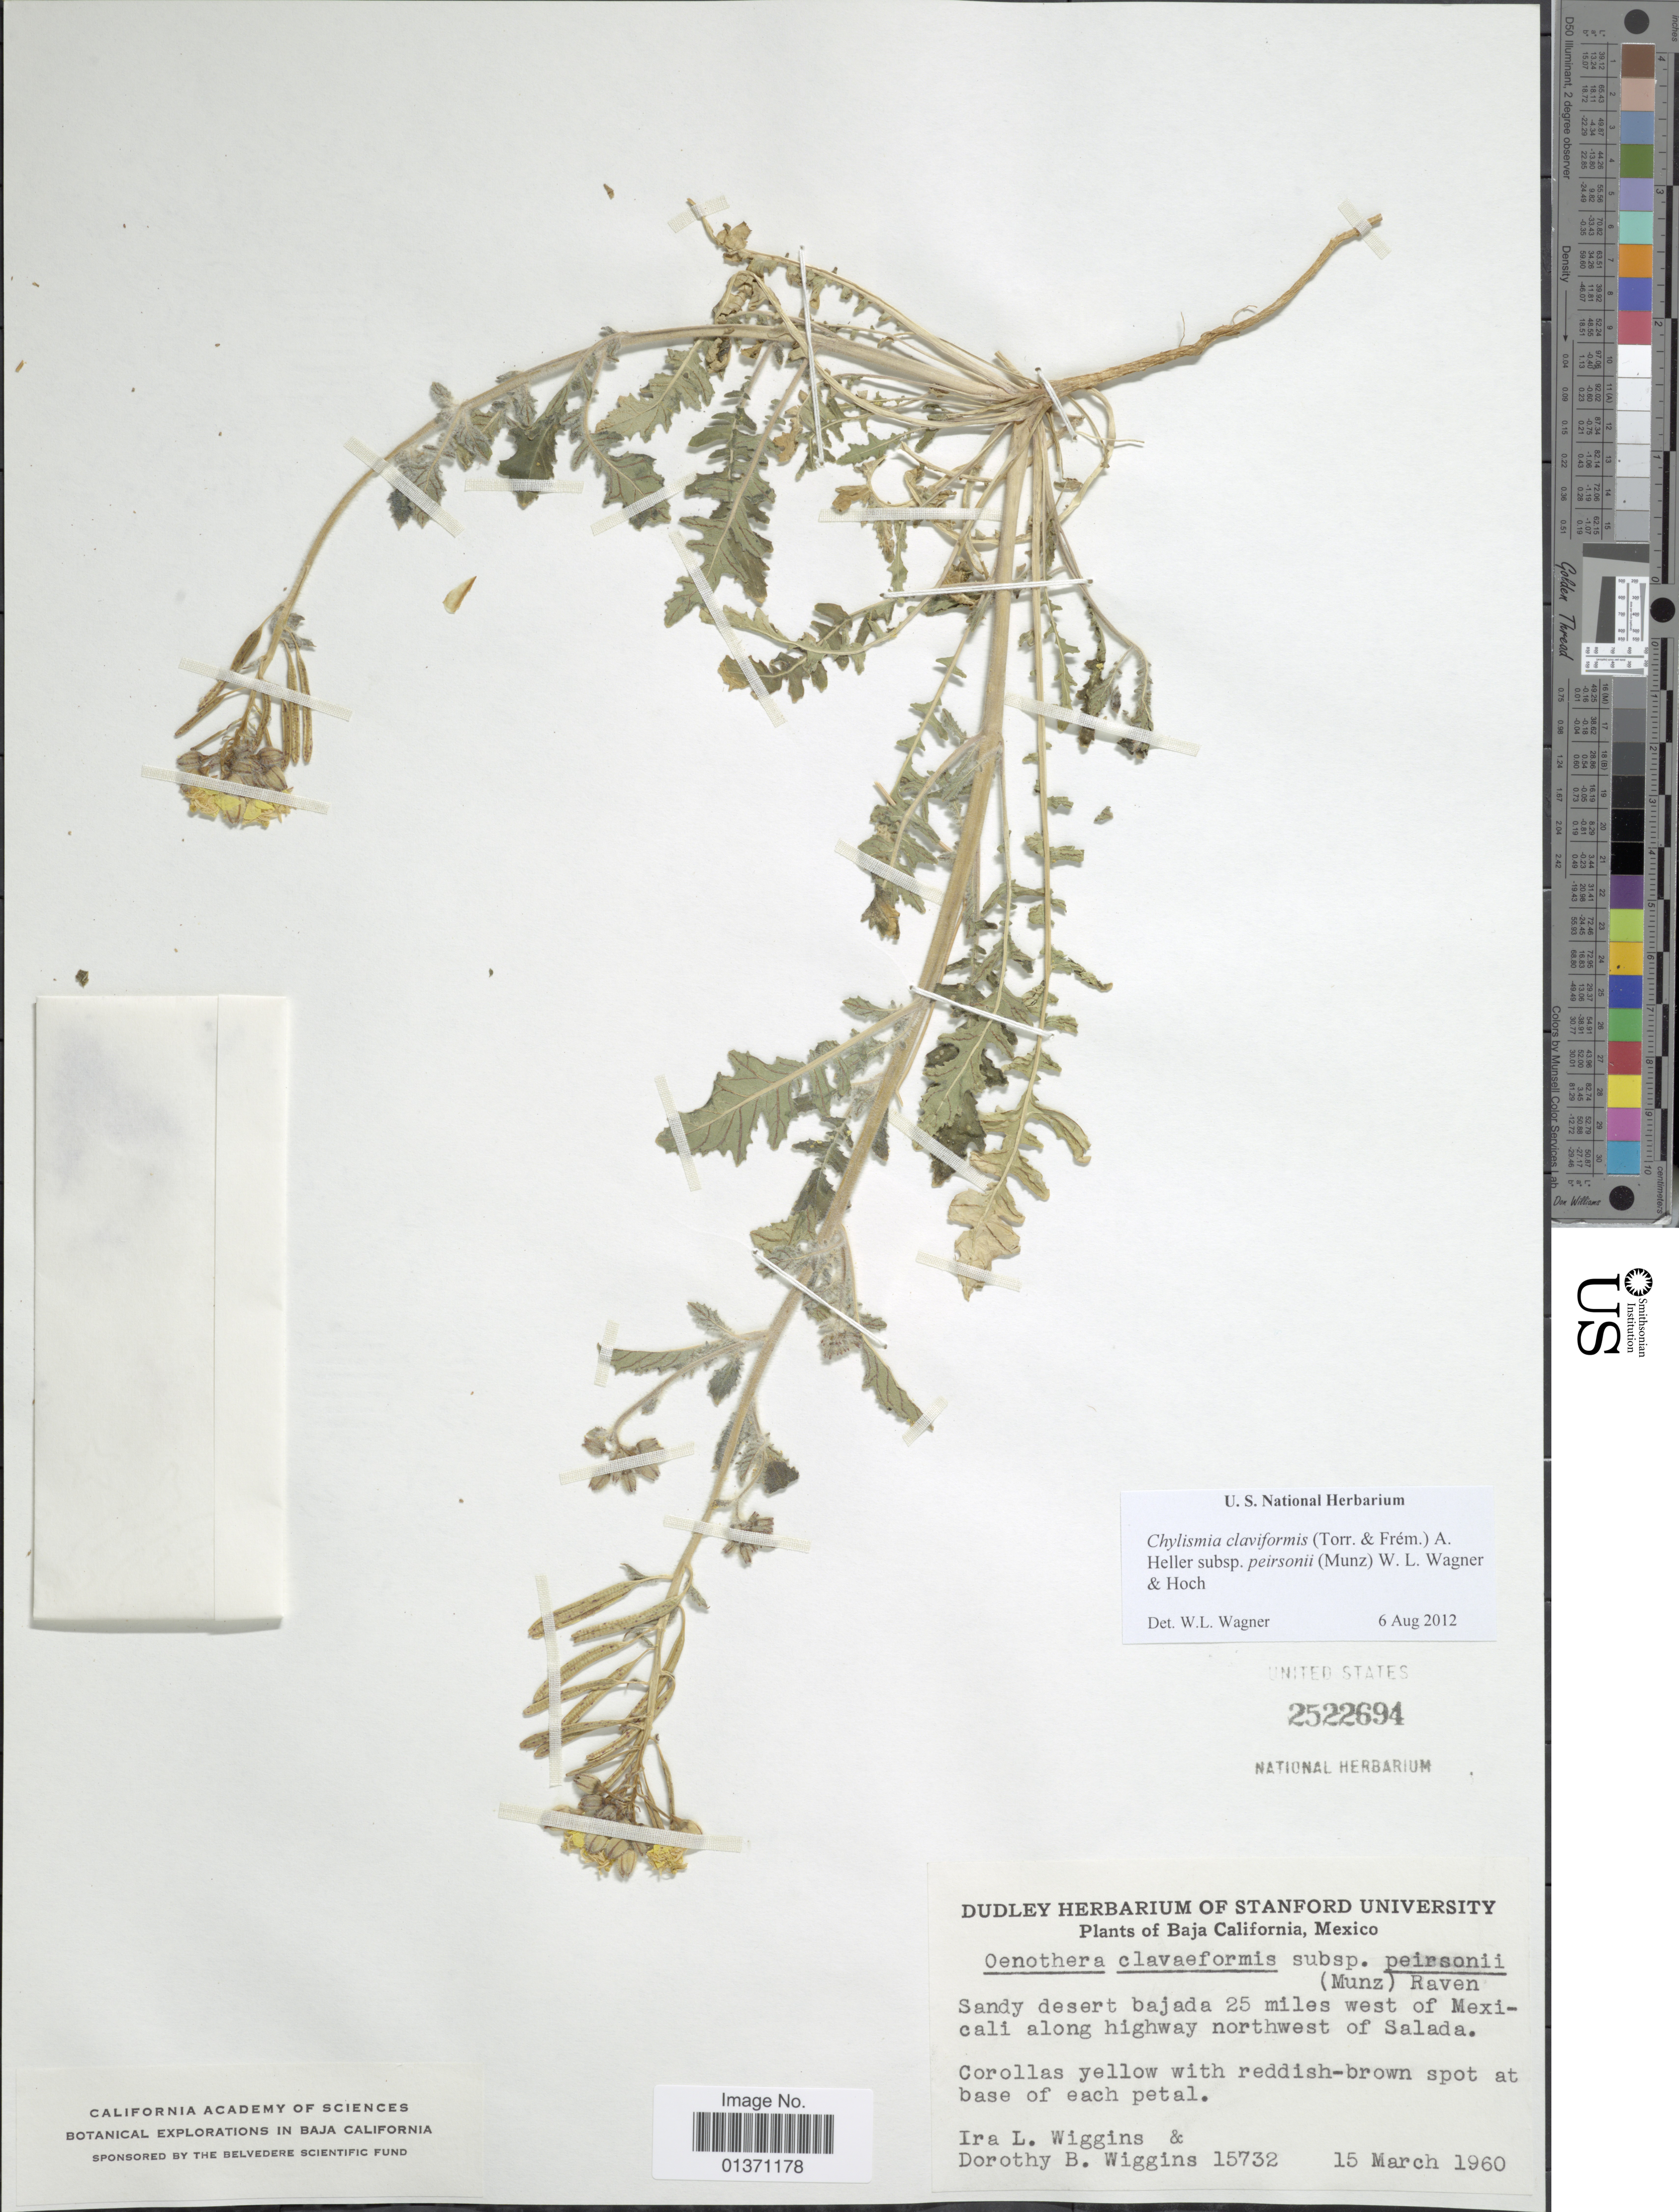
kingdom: Plantae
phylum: Tracheophyta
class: Magnoliopsida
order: Myrtales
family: Onagraceae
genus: Chylismia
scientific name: Chylismia claviformis subsp. peirsonii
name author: (Munz) W.L. Wagner & Hoch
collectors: I. L. Wiggins & D. B. Wiggins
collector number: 15732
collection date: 1960-03-15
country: Mexico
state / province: Baja California Norte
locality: Sandy desert bajada 25 miles west of Mexicali along highway northwest of Salada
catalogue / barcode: US 2522694